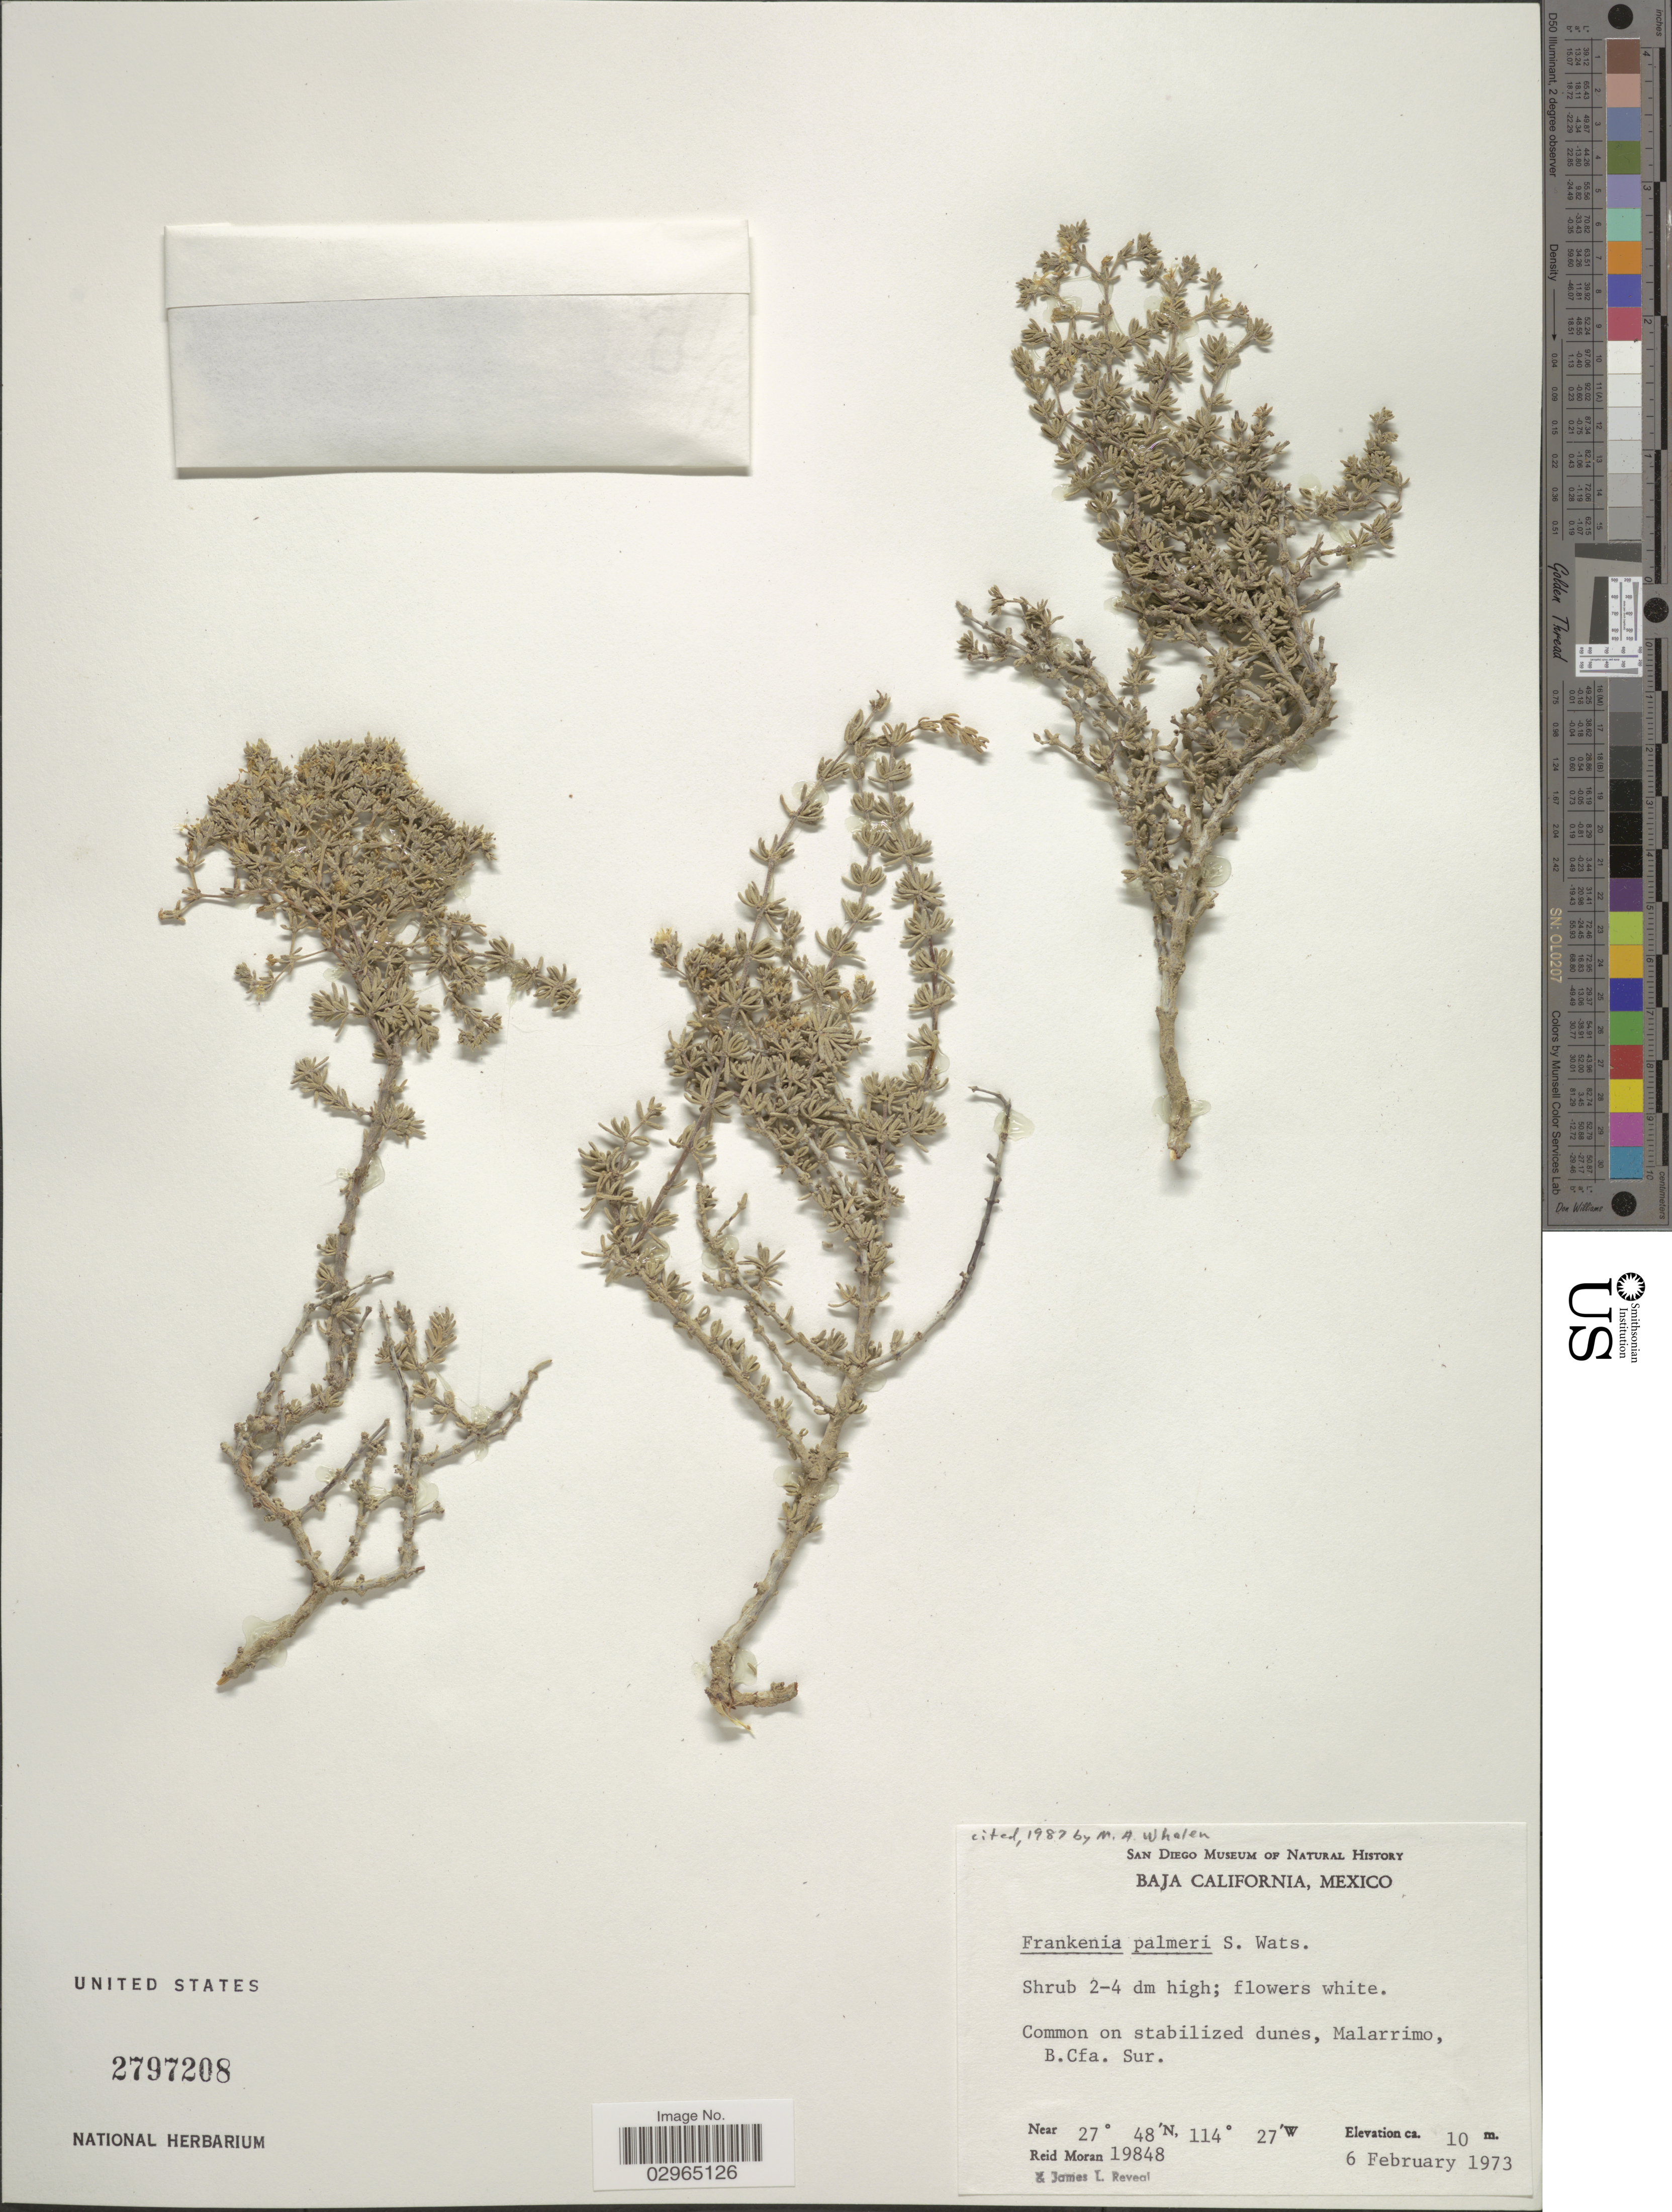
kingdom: Plantae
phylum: Tracheophyta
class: Magnoliopsida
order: Caryophyllales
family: Frankeniaceae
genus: Frankenia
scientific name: Frankenia palmeri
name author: S. Watson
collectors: R. Moran & J. L. Reveal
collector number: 19848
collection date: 1973-02-06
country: Mexico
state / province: Baja California Sur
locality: Malarrimo.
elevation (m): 10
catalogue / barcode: US 2797208